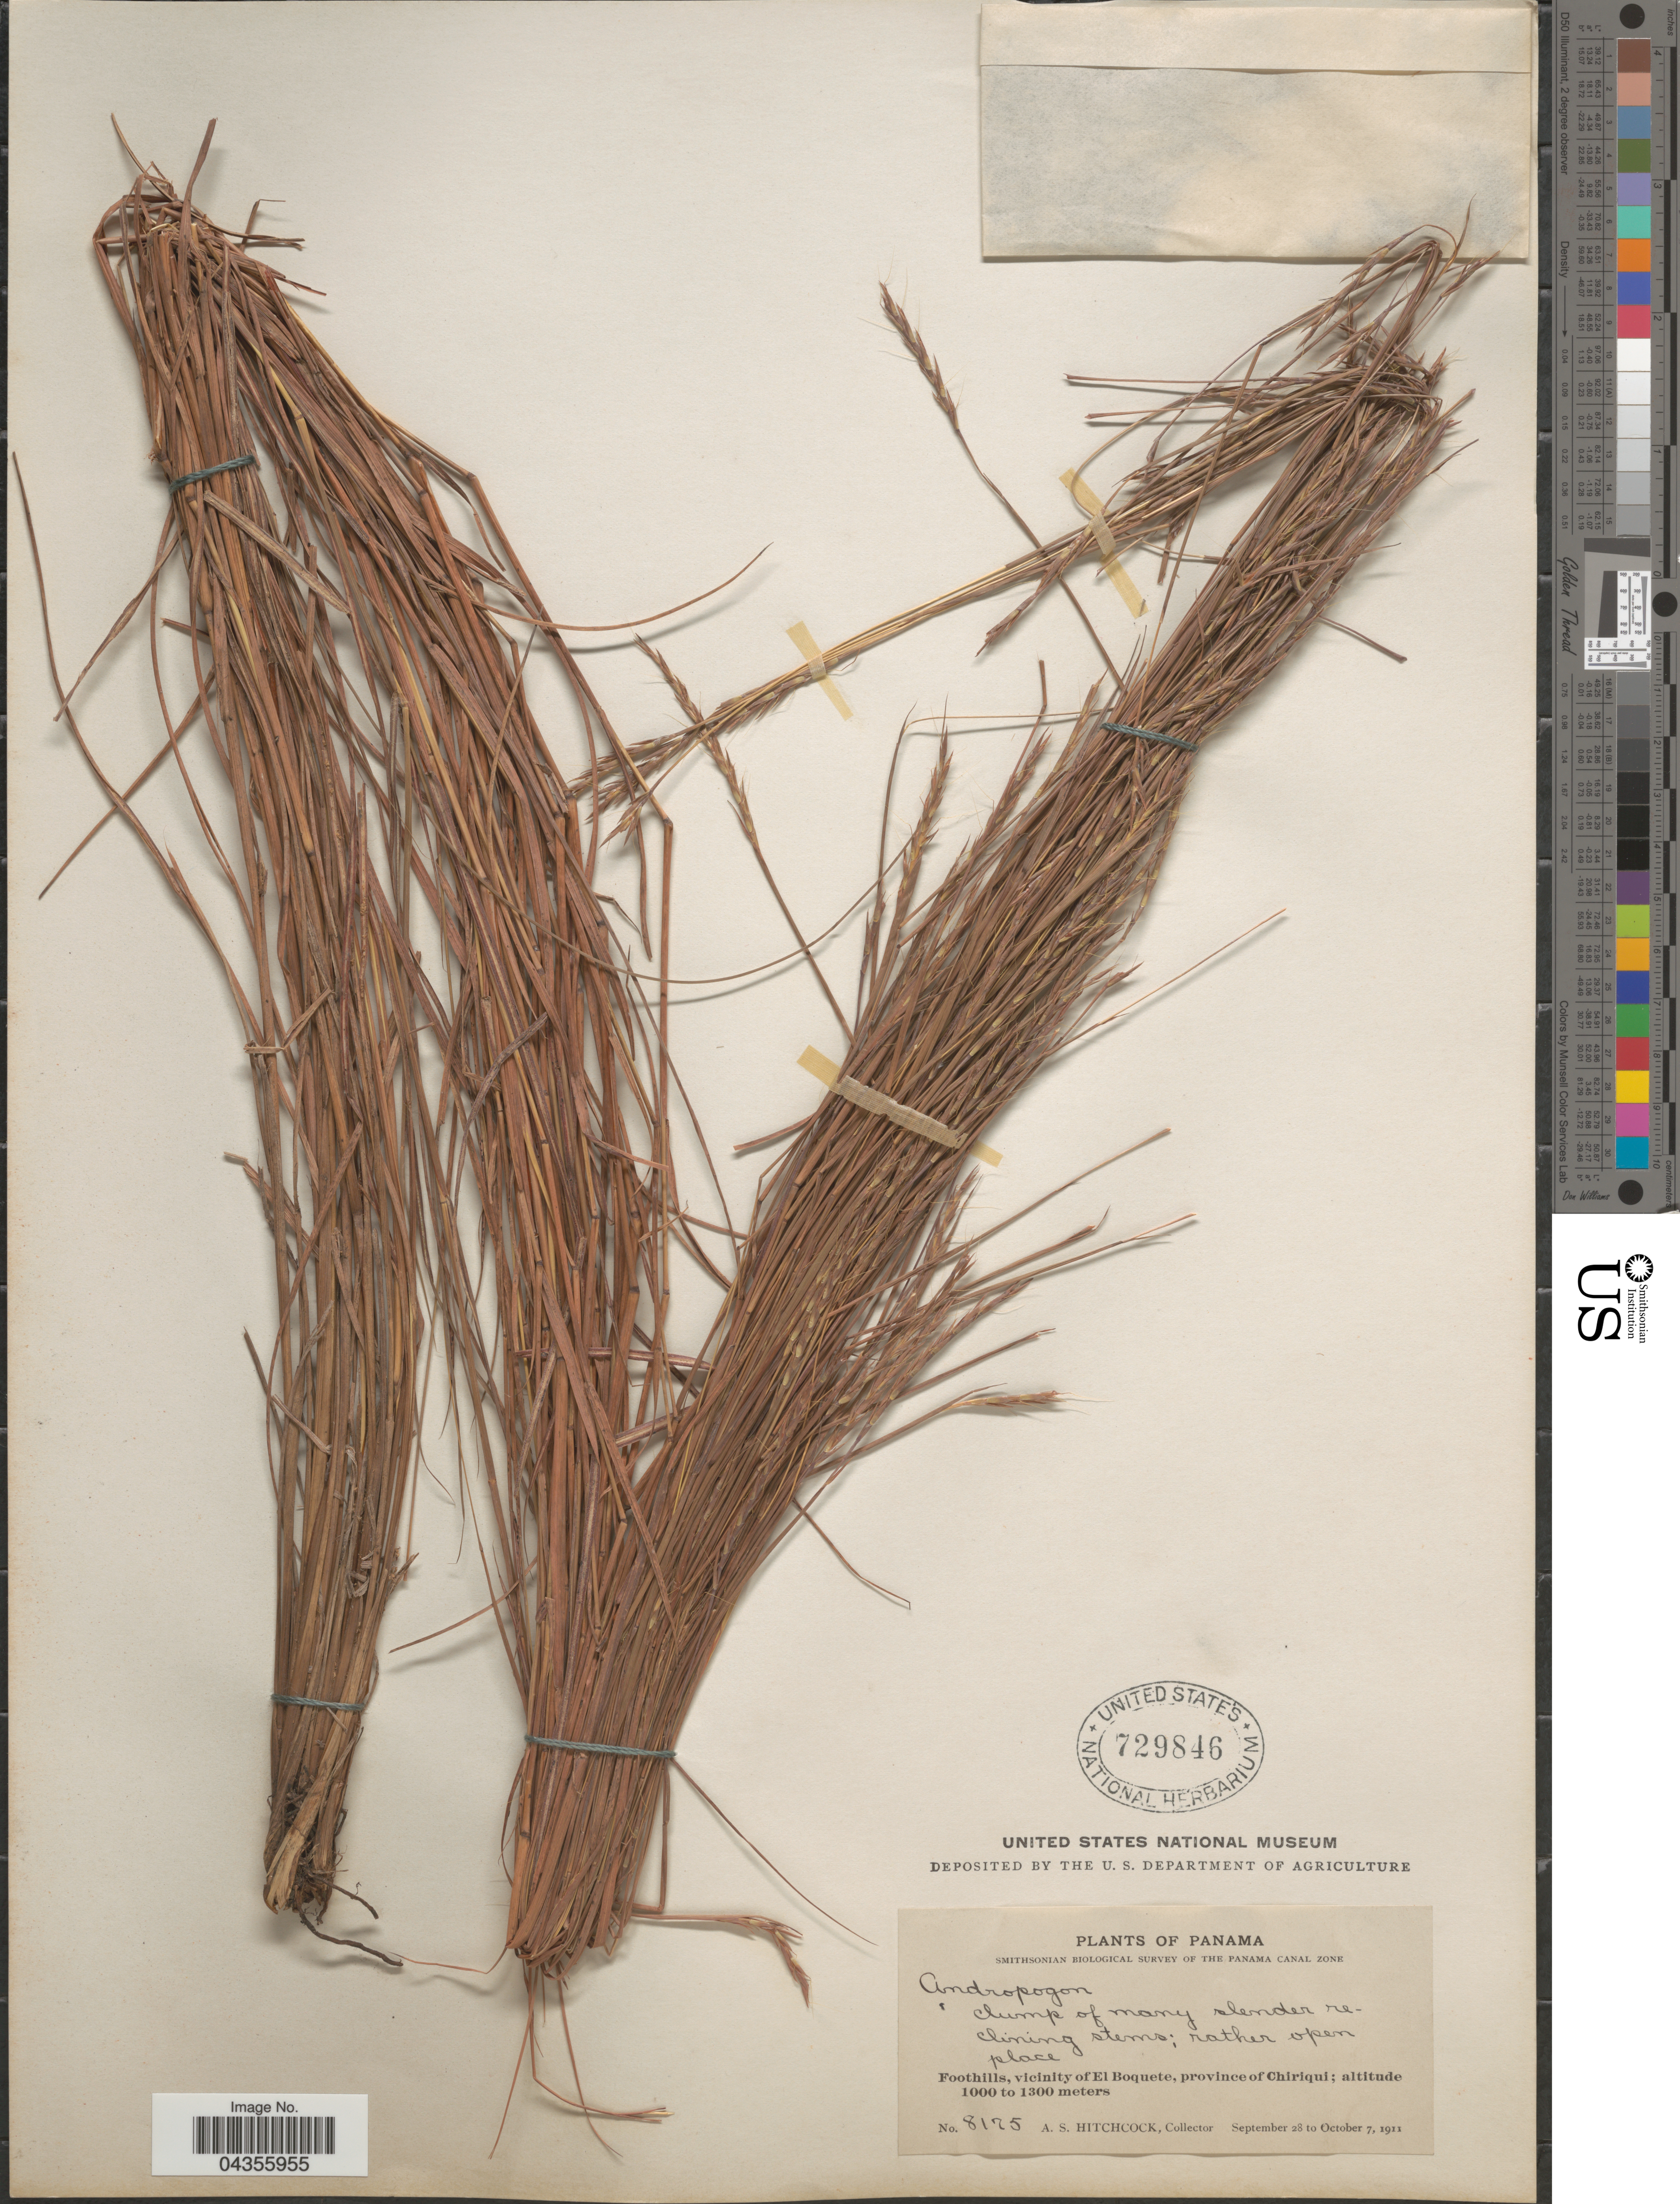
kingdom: Plantae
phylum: Tracheophyta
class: Liliopsida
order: Poales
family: Poaceae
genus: Schizachyrium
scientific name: Schizachyrium tenerum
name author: Nees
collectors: A. S. Hitchcock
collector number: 8175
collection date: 1911-09-28/1911-10-07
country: Panama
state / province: Chiriqui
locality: Smithsonian Biological Survey of the Panama Canal Zone. Foothills, vicinity of El Boquete.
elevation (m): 1000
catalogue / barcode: US 729846